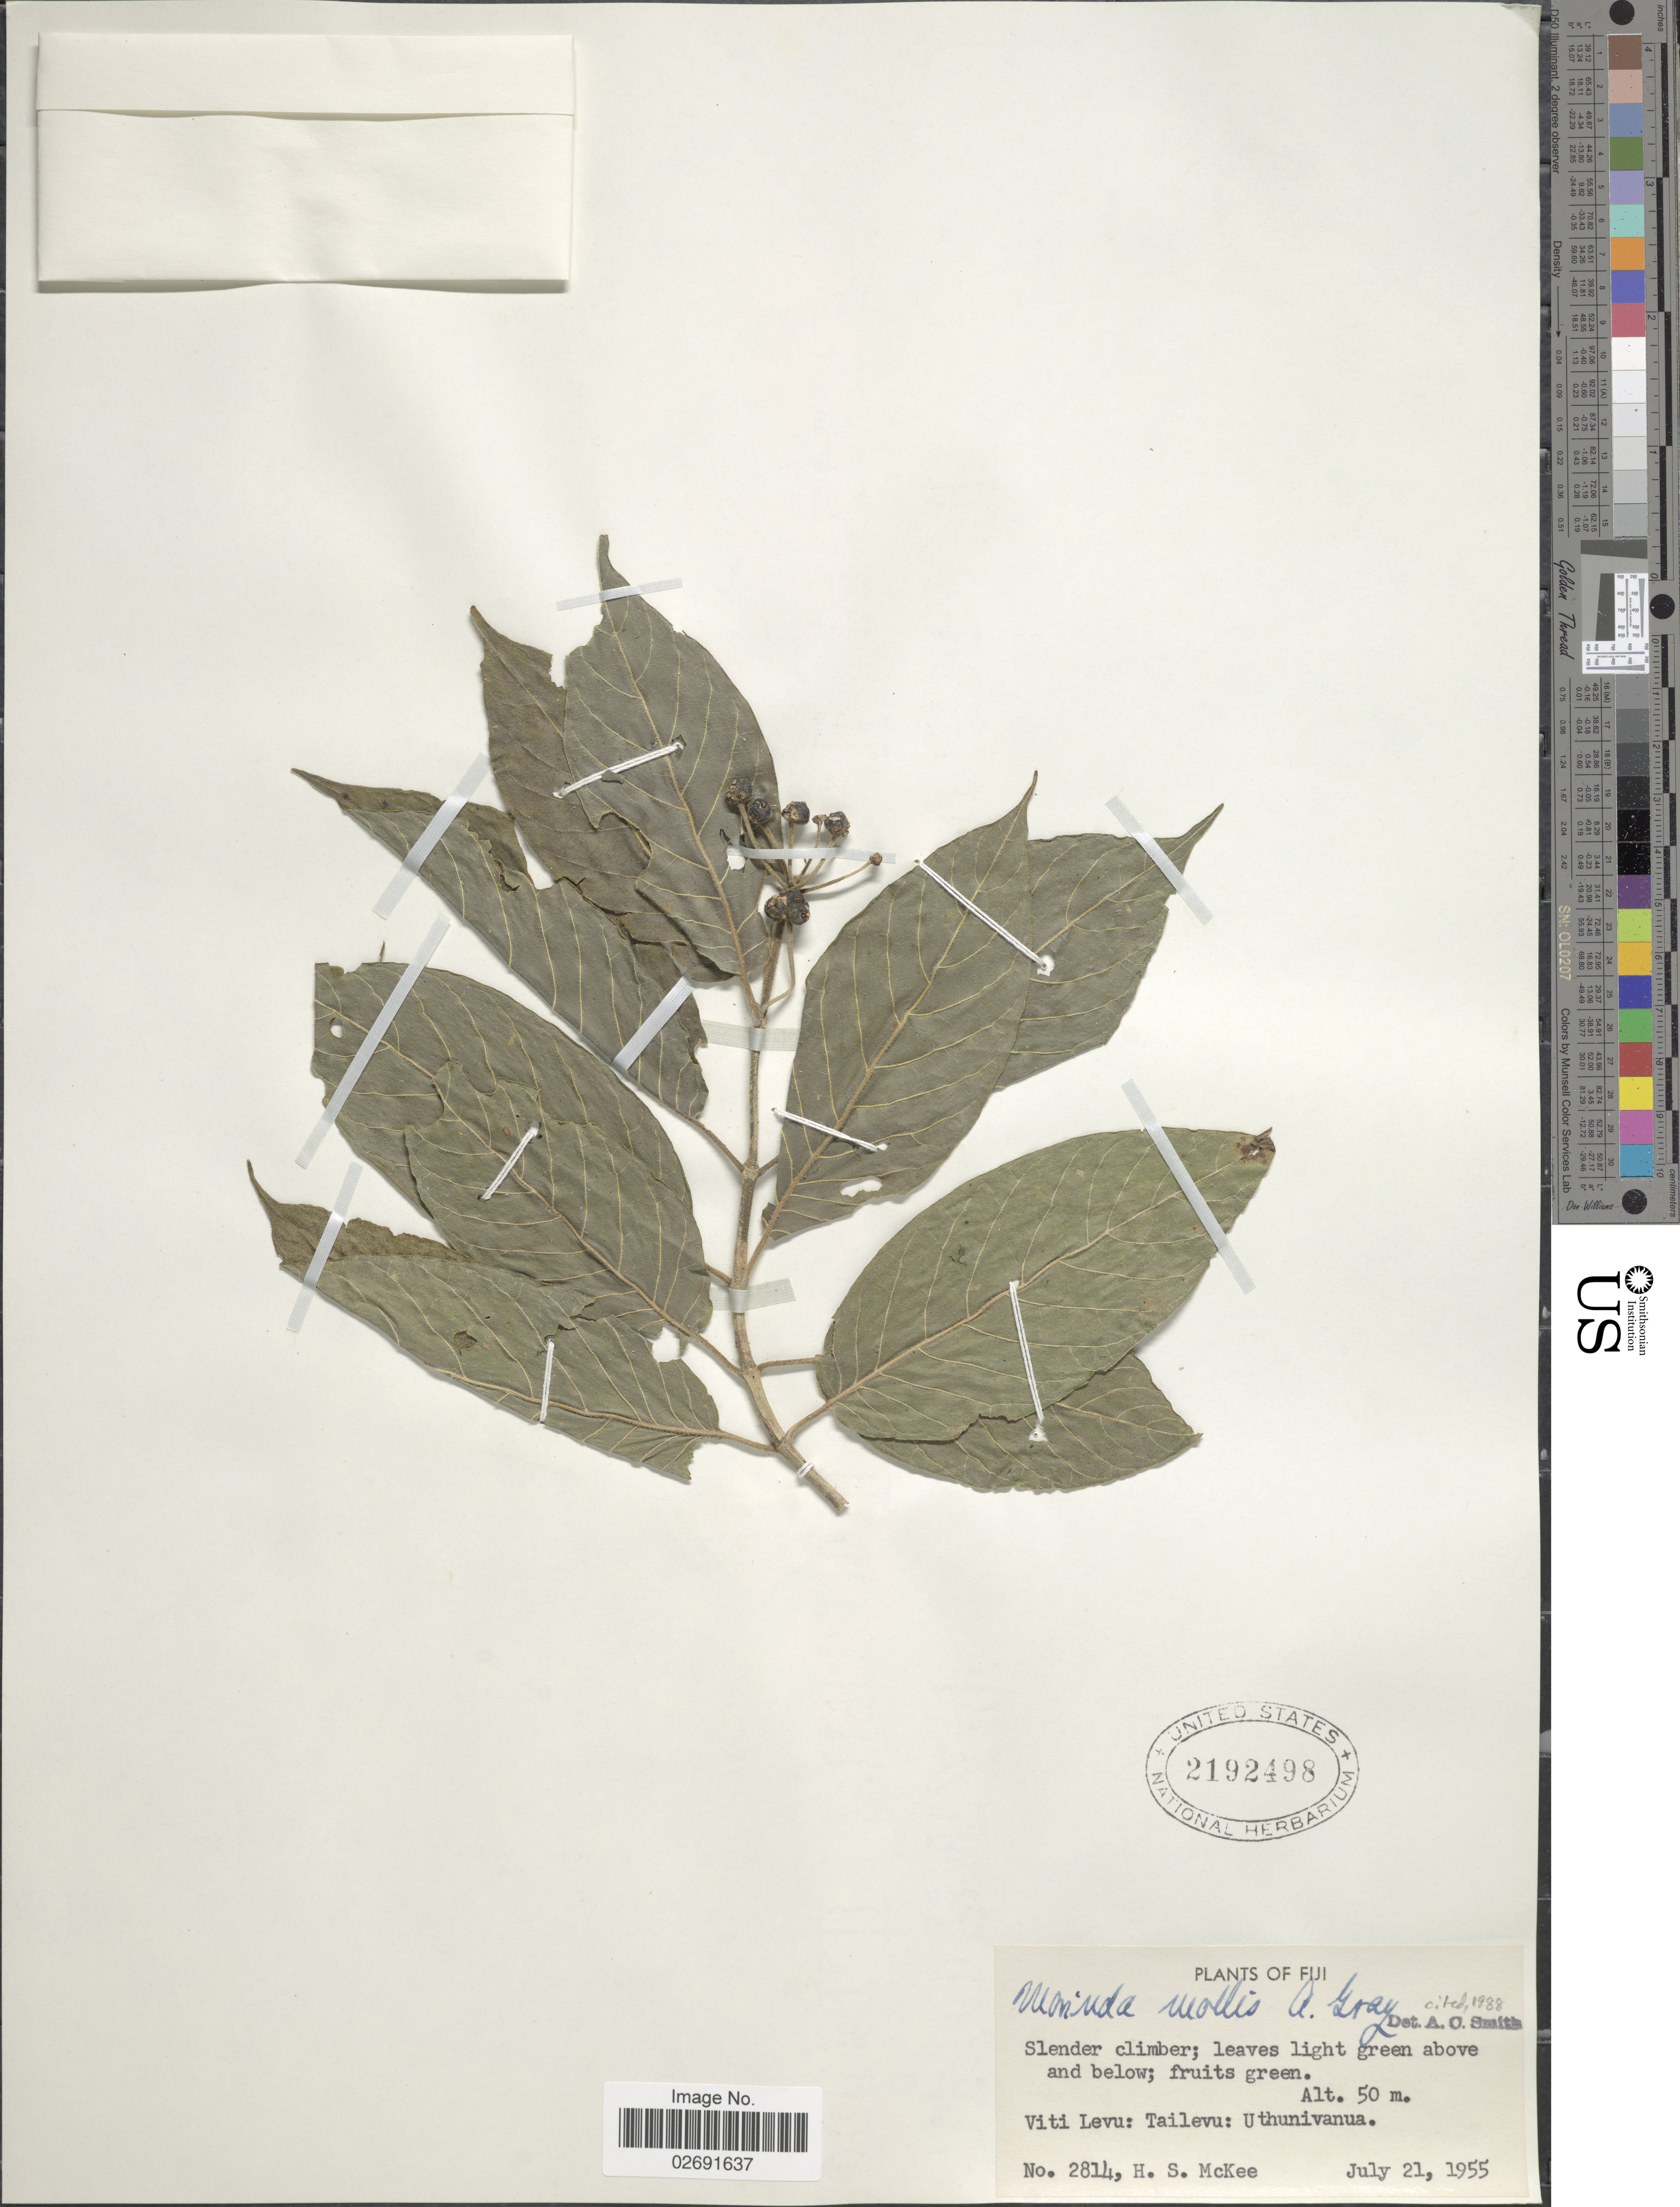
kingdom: Plantae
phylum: Tracheophyta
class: Magnoliopsida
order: Gentianales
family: Rubiaceae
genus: Gynochthodes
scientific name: Gynochthodes mollis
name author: (Razafim. & B. Bremer) A. Gray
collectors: H. S. McKee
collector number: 2814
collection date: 1955-07-21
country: Fiji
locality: Viti Levu: Tailevu: Uthunivanua.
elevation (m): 50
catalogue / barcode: US 2192498